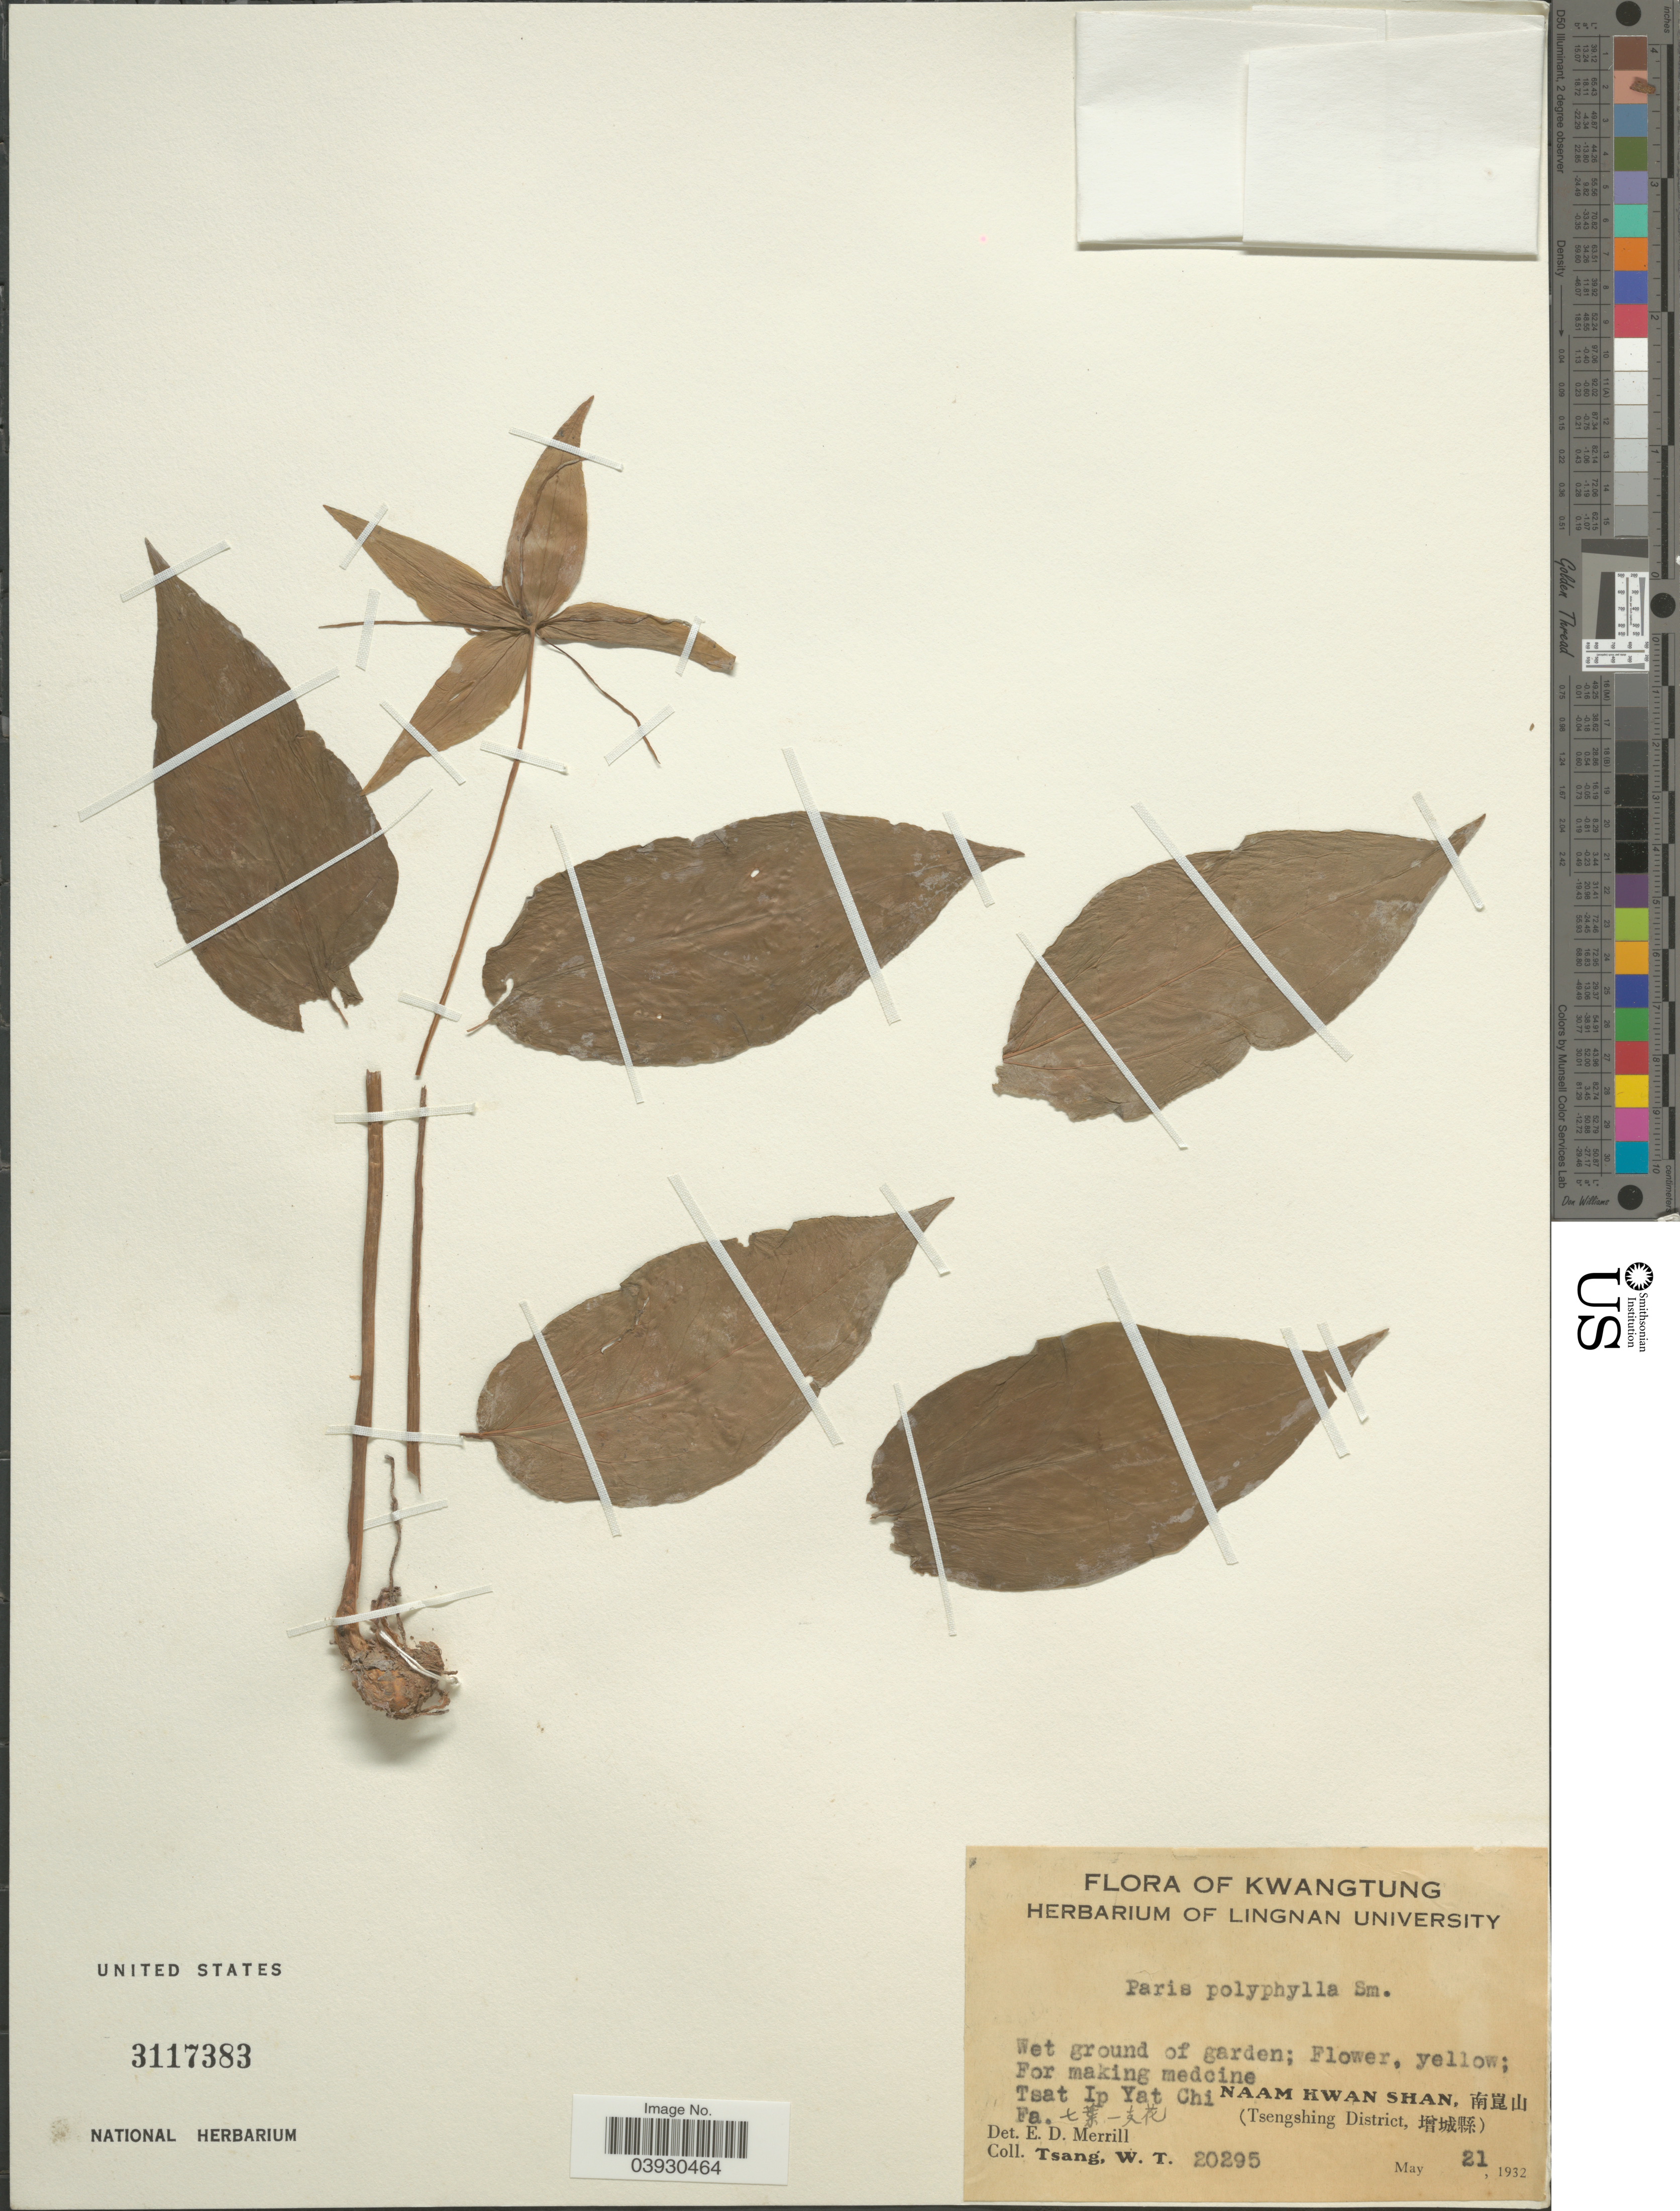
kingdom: Plantae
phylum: Tracheophyta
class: Liliopsida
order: Liliales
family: Melanthiaceae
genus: Paris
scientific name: Paris polyphylla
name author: Sm.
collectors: W. T. Tsang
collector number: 20295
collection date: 1932-05-21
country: China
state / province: Guangdong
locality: Kwangtung. Tsat Ip Yat Chi Fa. X. Naam Kwan Shan, X. (Tsengshing District, X).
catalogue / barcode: US 3117383